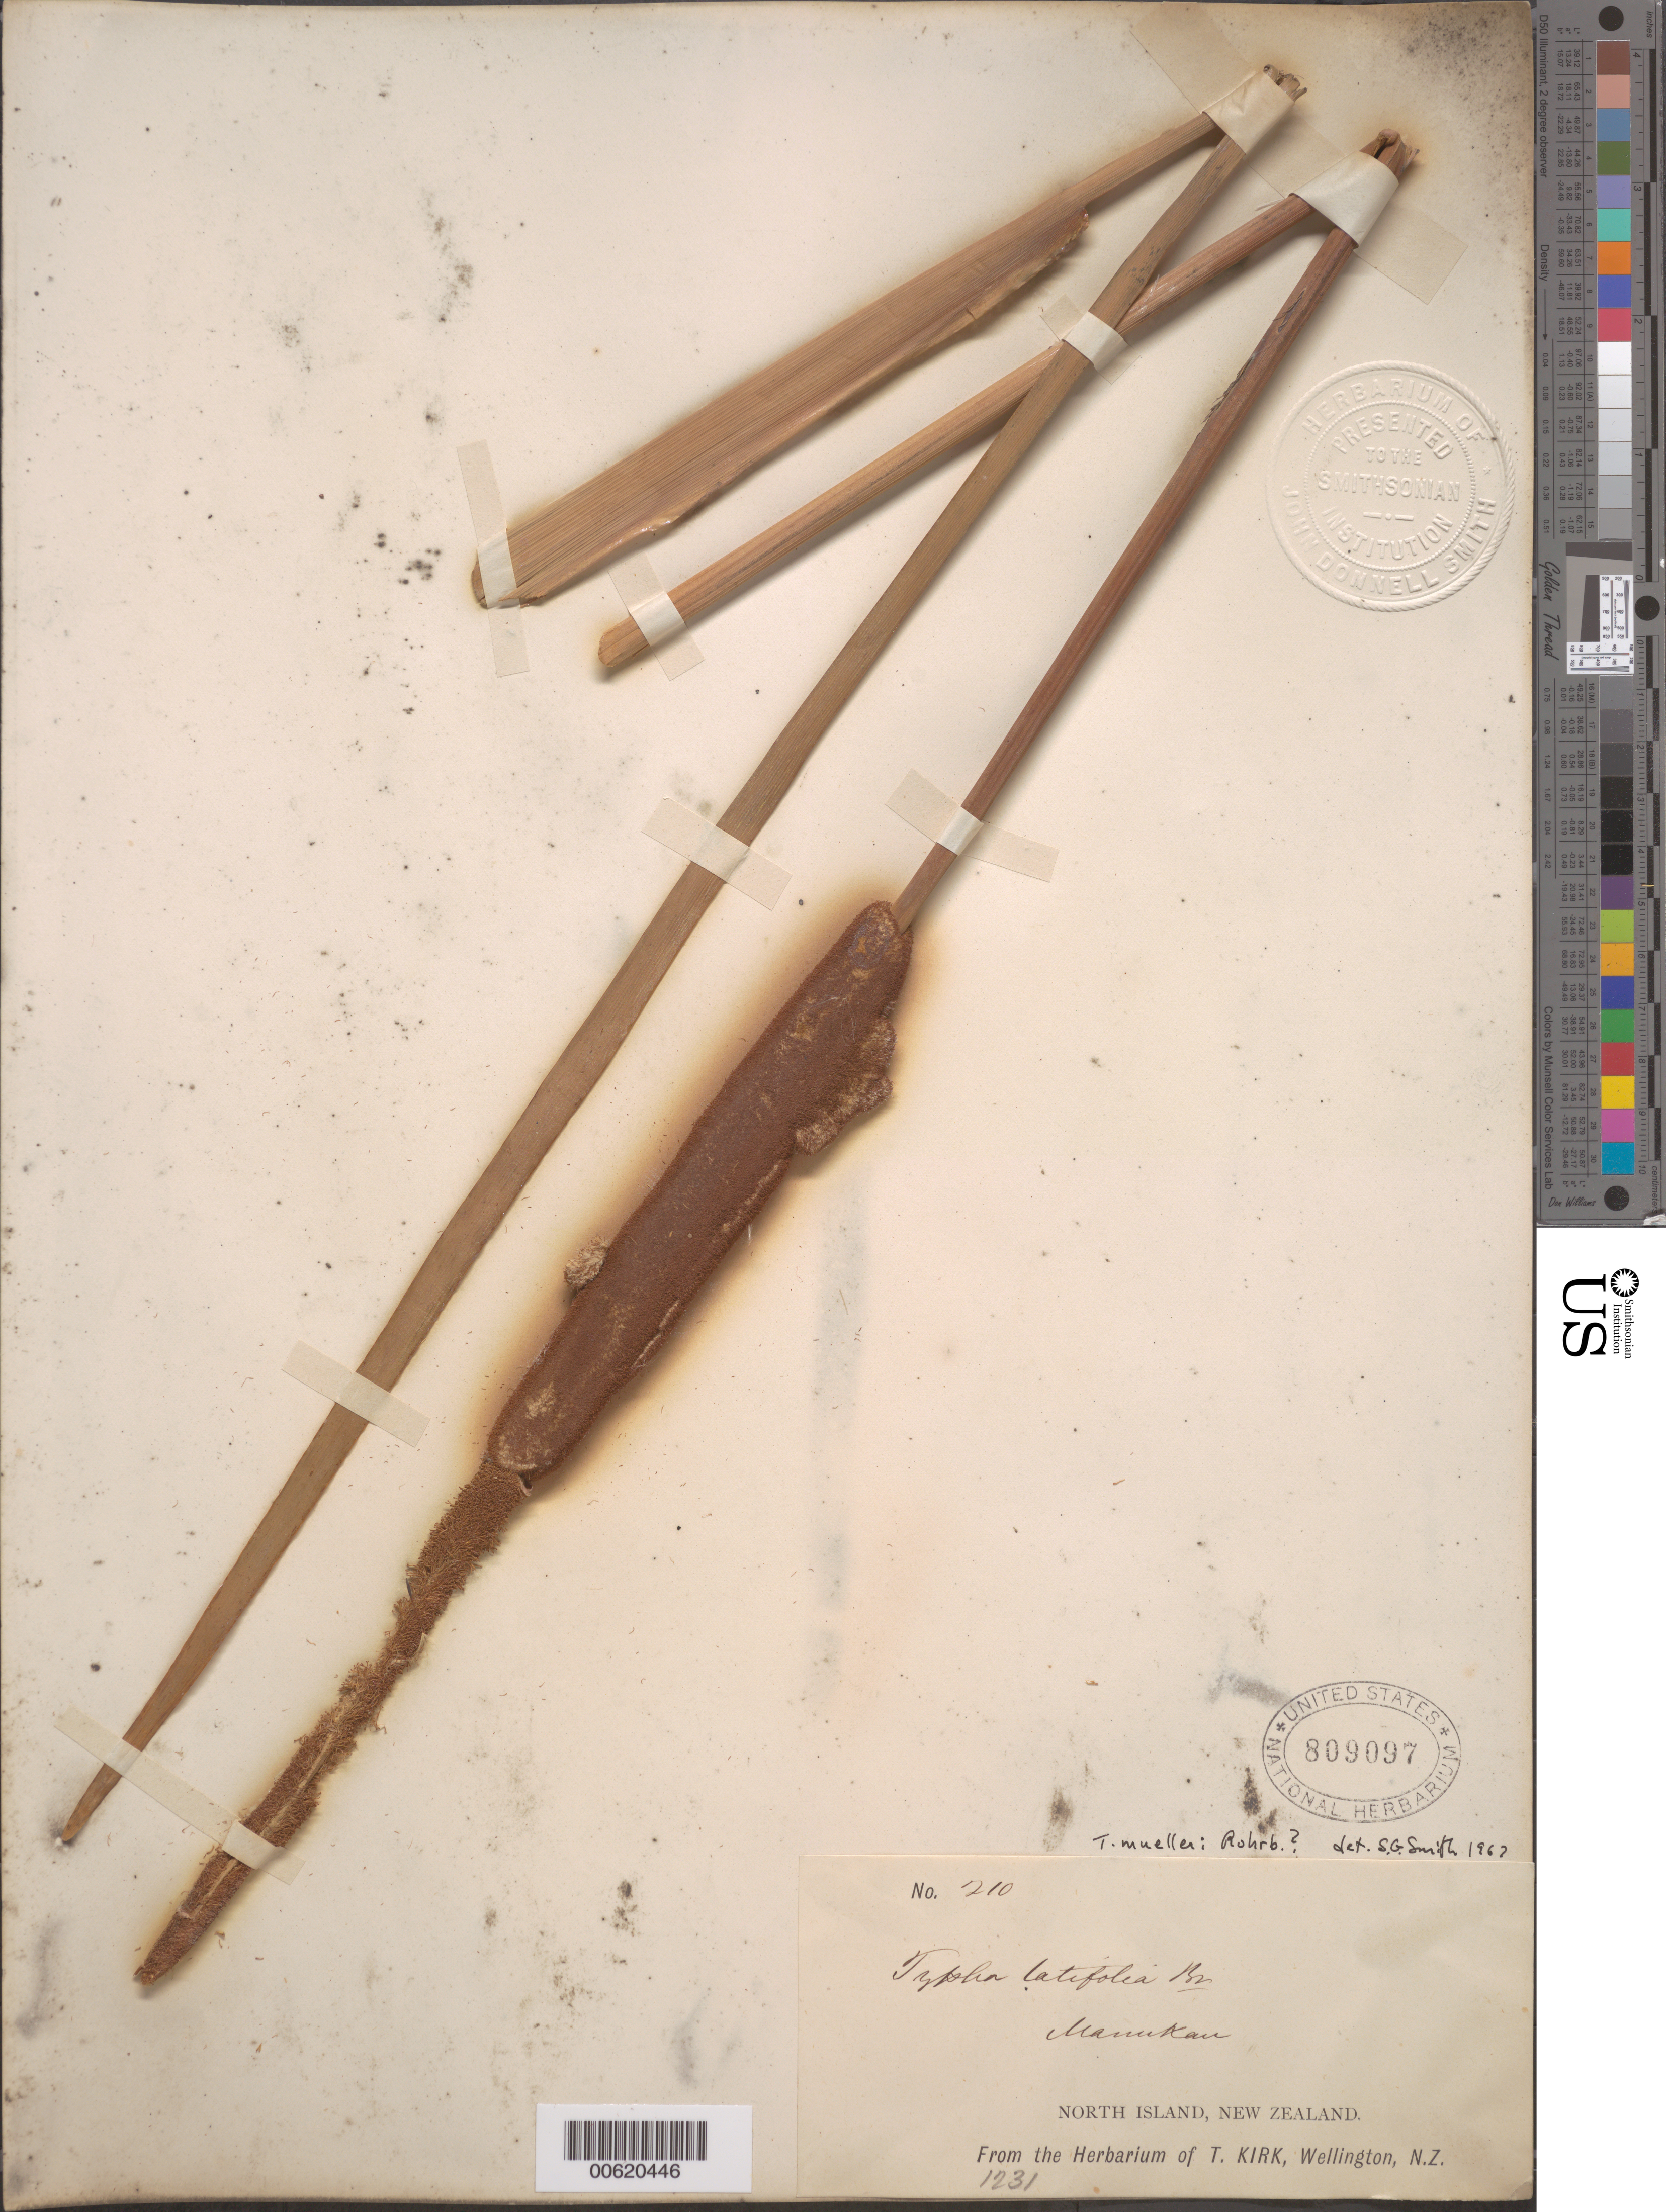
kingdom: Plantae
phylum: Tracheophyta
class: Liliopsida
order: Poales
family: Typhaceae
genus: Typha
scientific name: Typha sp.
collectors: T. Kirk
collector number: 210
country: New Zealand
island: North Island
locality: Manukau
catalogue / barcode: US 809097